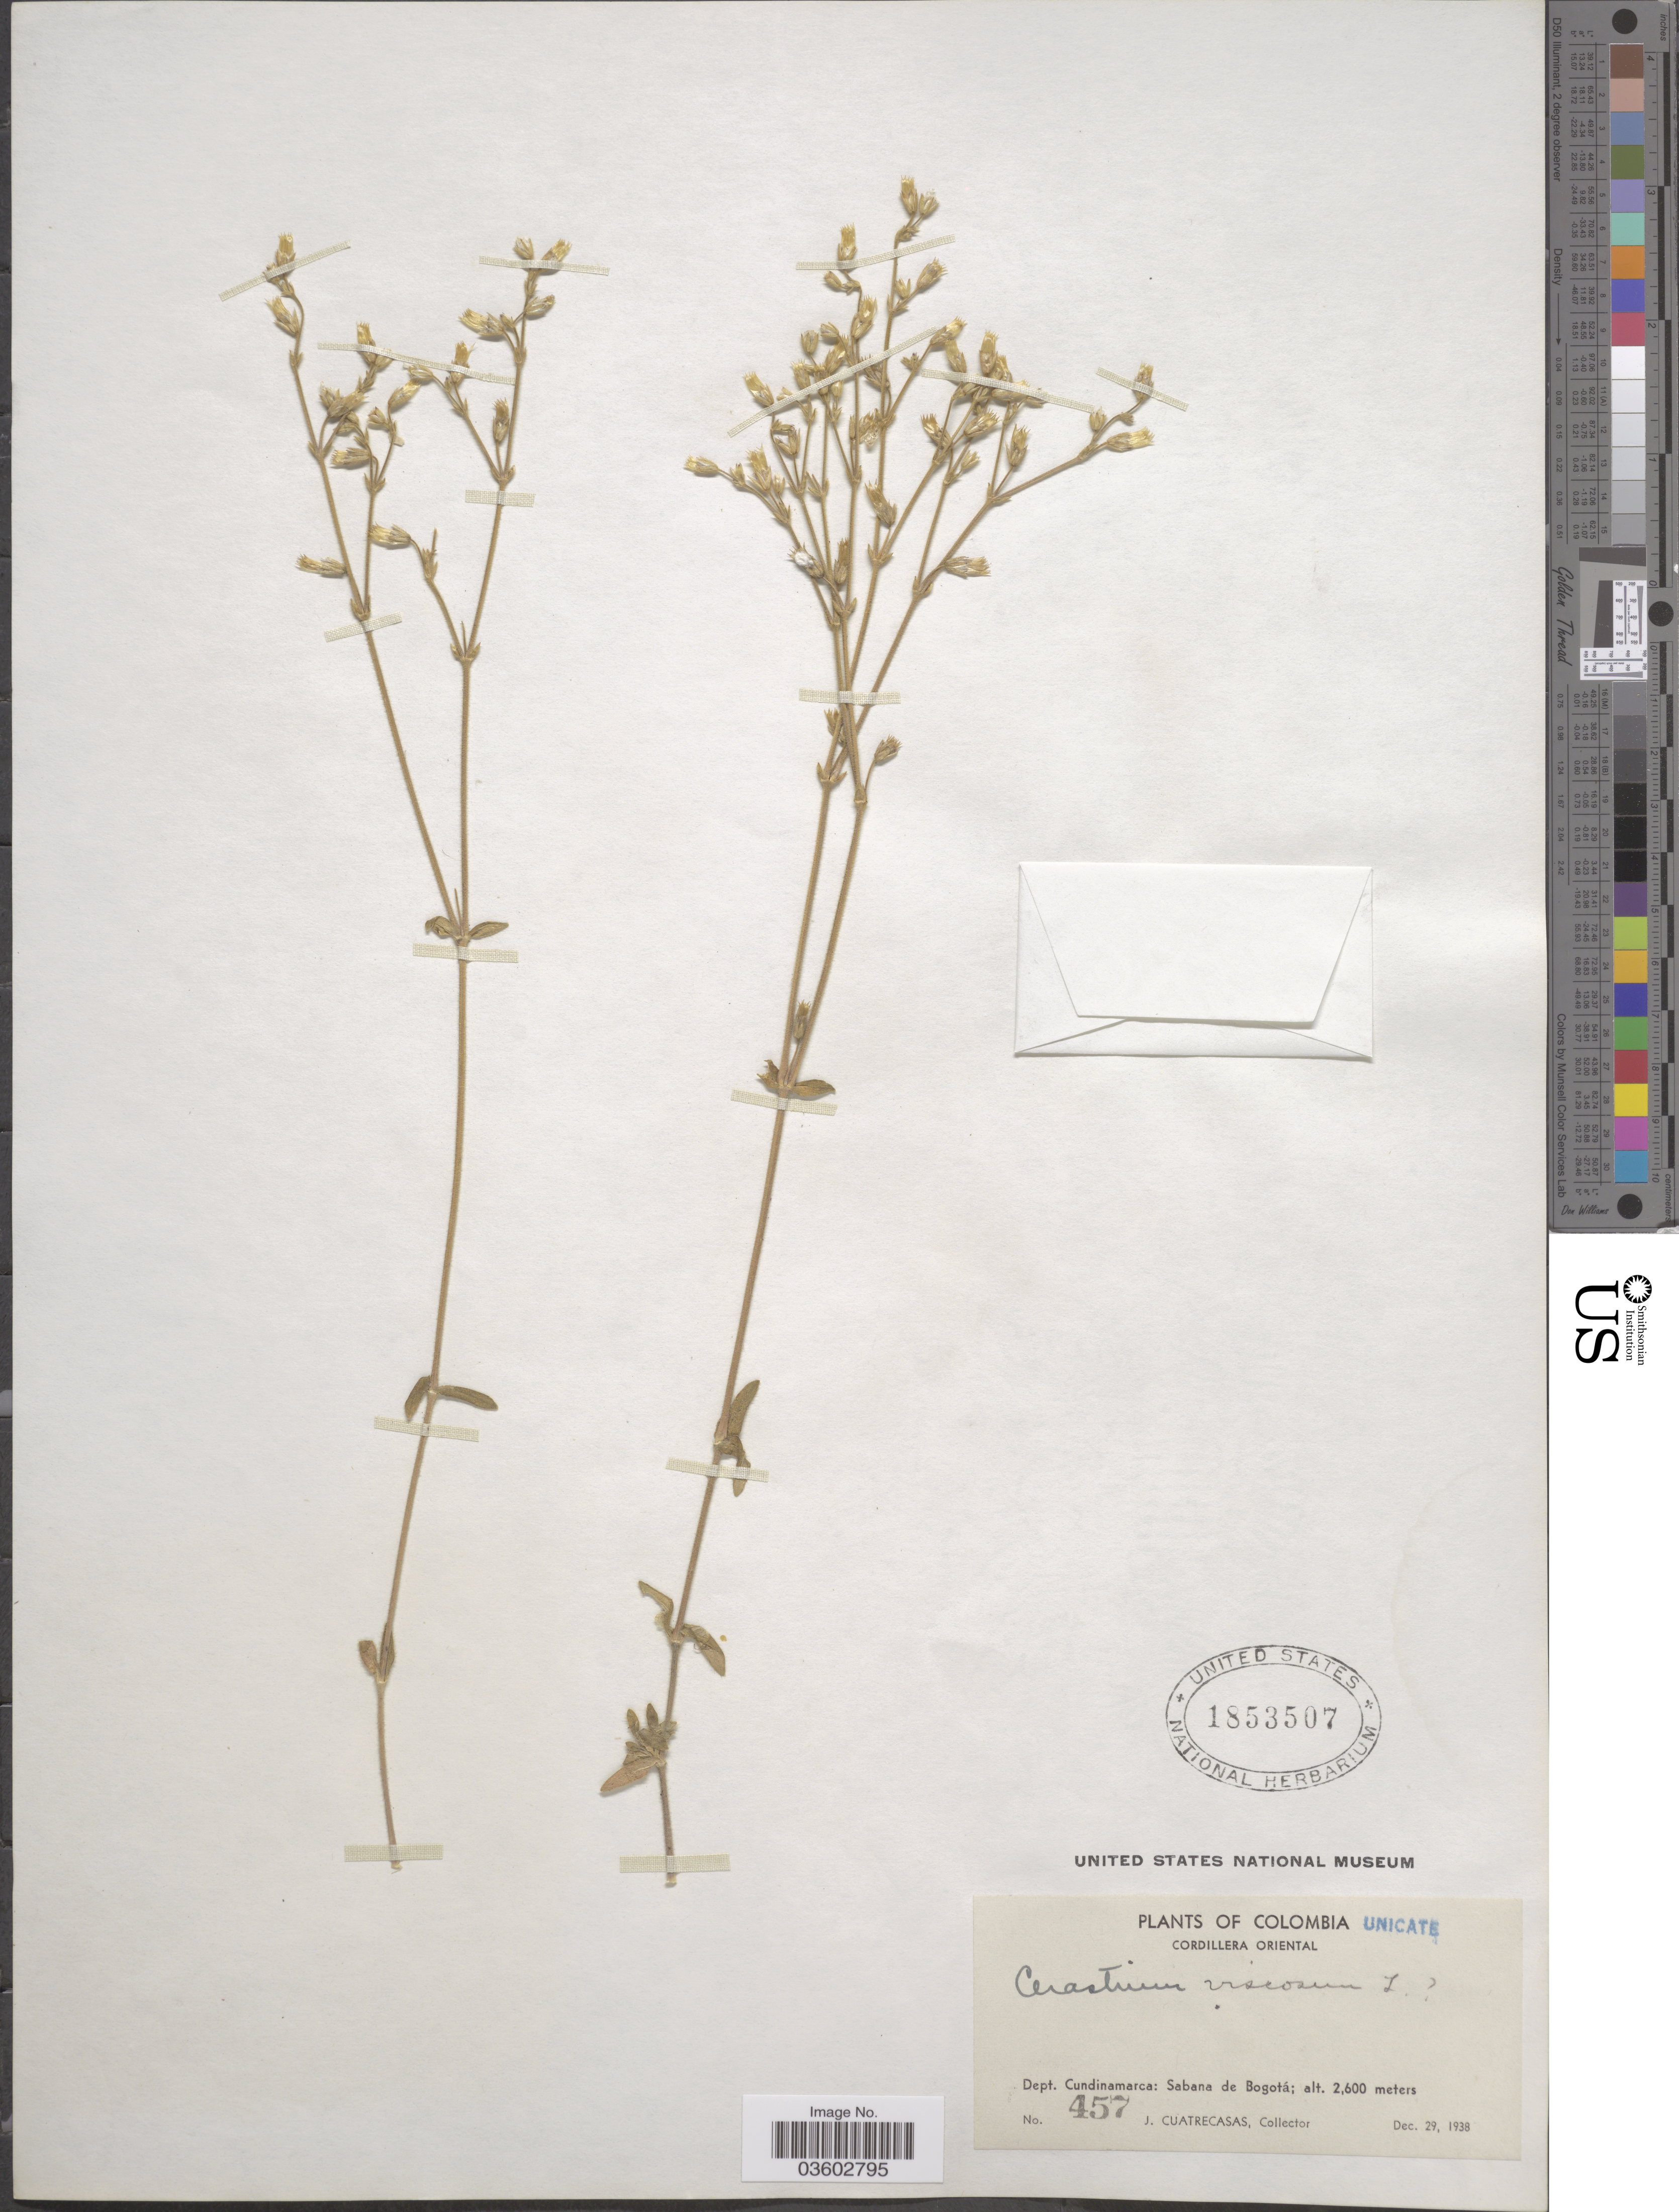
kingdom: Plantae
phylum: Tracheophyta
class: Magnoliopsida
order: Caryophyllales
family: Caryophyllaceae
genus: Cerastium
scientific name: Cerastium viscosum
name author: L.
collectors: J. Cuatrecasas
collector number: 457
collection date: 1938-12-29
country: Colombia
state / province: Cundinamarca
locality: Cordillera Oriental. Dept. Cundinamarca: Sabana de Bogotá.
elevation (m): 2600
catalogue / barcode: US 1853507